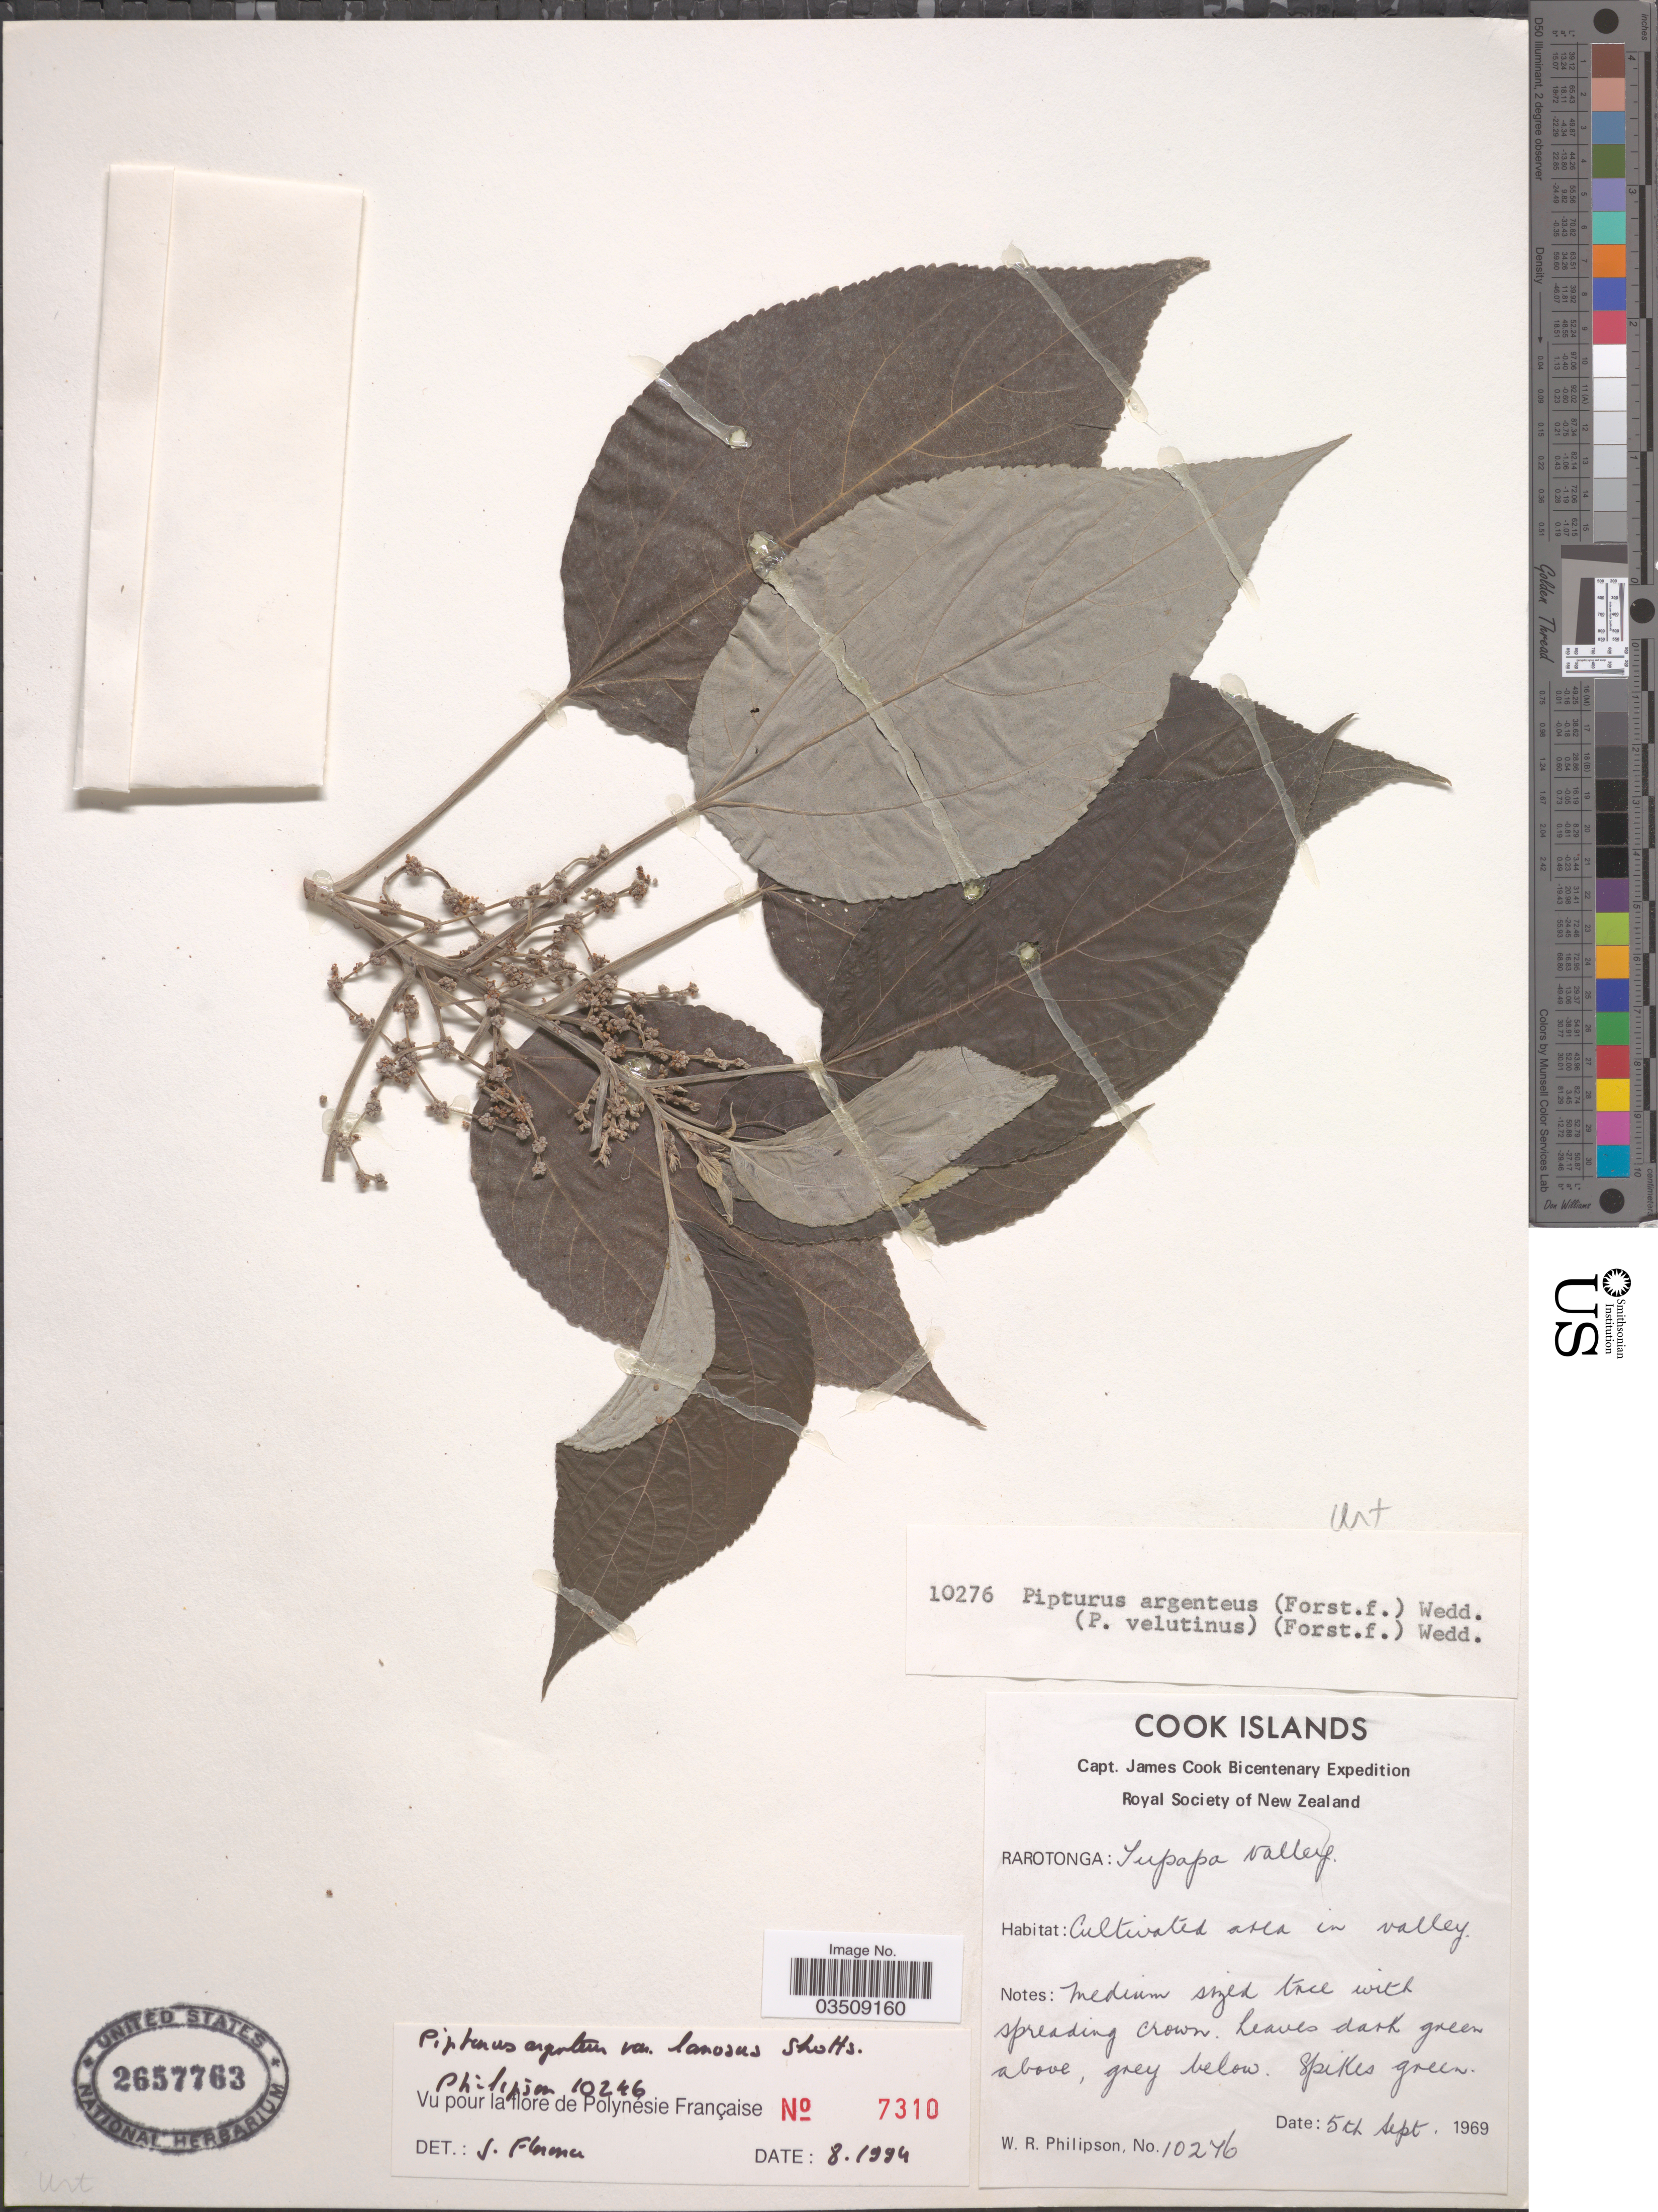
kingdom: Plantae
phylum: Tracheophyta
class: Magnoliopsida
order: Rosales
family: Urticaceae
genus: Pipturus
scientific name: Pipturus argenteus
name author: (G. Forst.) Wedd.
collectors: W. R. Philipson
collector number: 10276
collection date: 1969-09-05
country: Cook Islands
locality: Rarotonga: Tupapa valley. Cultivated area in valley.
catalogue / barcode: US 2657763